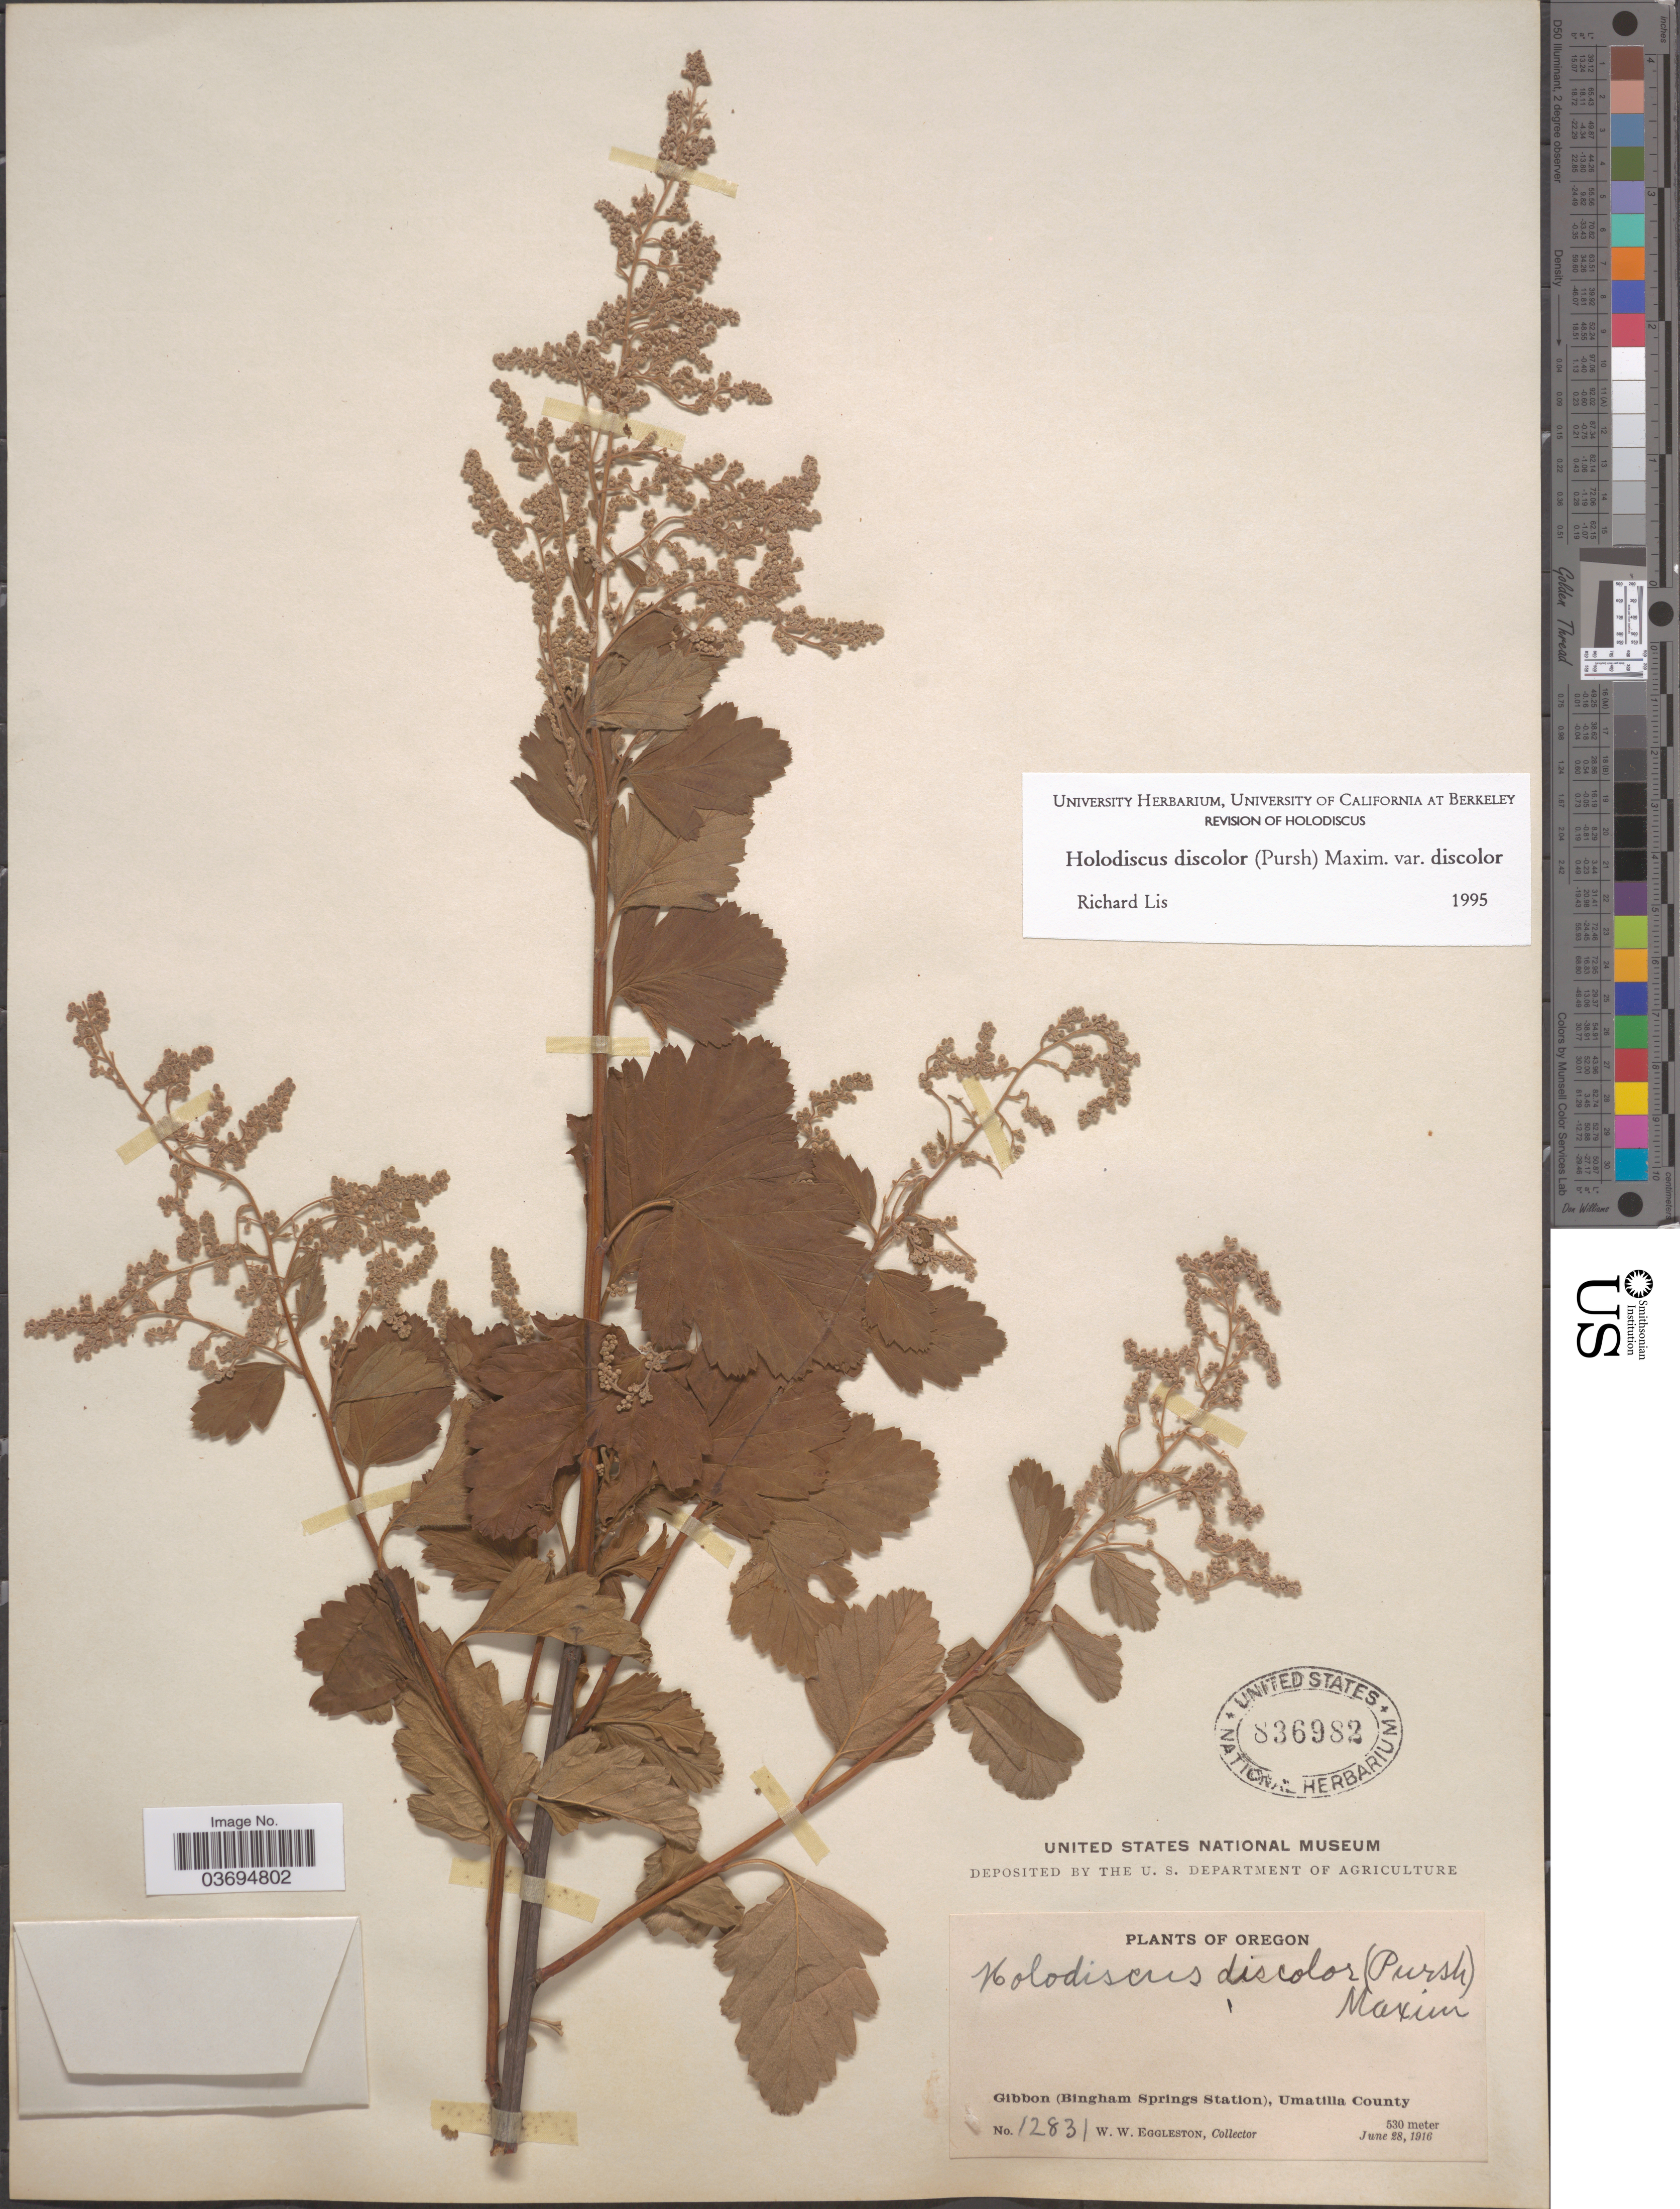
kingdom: Plantae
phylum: Tracheophyta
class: Magnoliopsida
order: Rosales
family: Rosaceae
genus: Holodiscus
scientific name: Holodiscus discolor var. discolor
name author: (Pursh) Maxim.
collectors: W. W. Eggleston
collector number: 12831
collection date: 1916-06-28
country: United States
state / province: Oregon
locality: Gibbon (Bingham Springs Station), Umatilla County.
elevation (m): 530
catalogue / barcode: US 836982